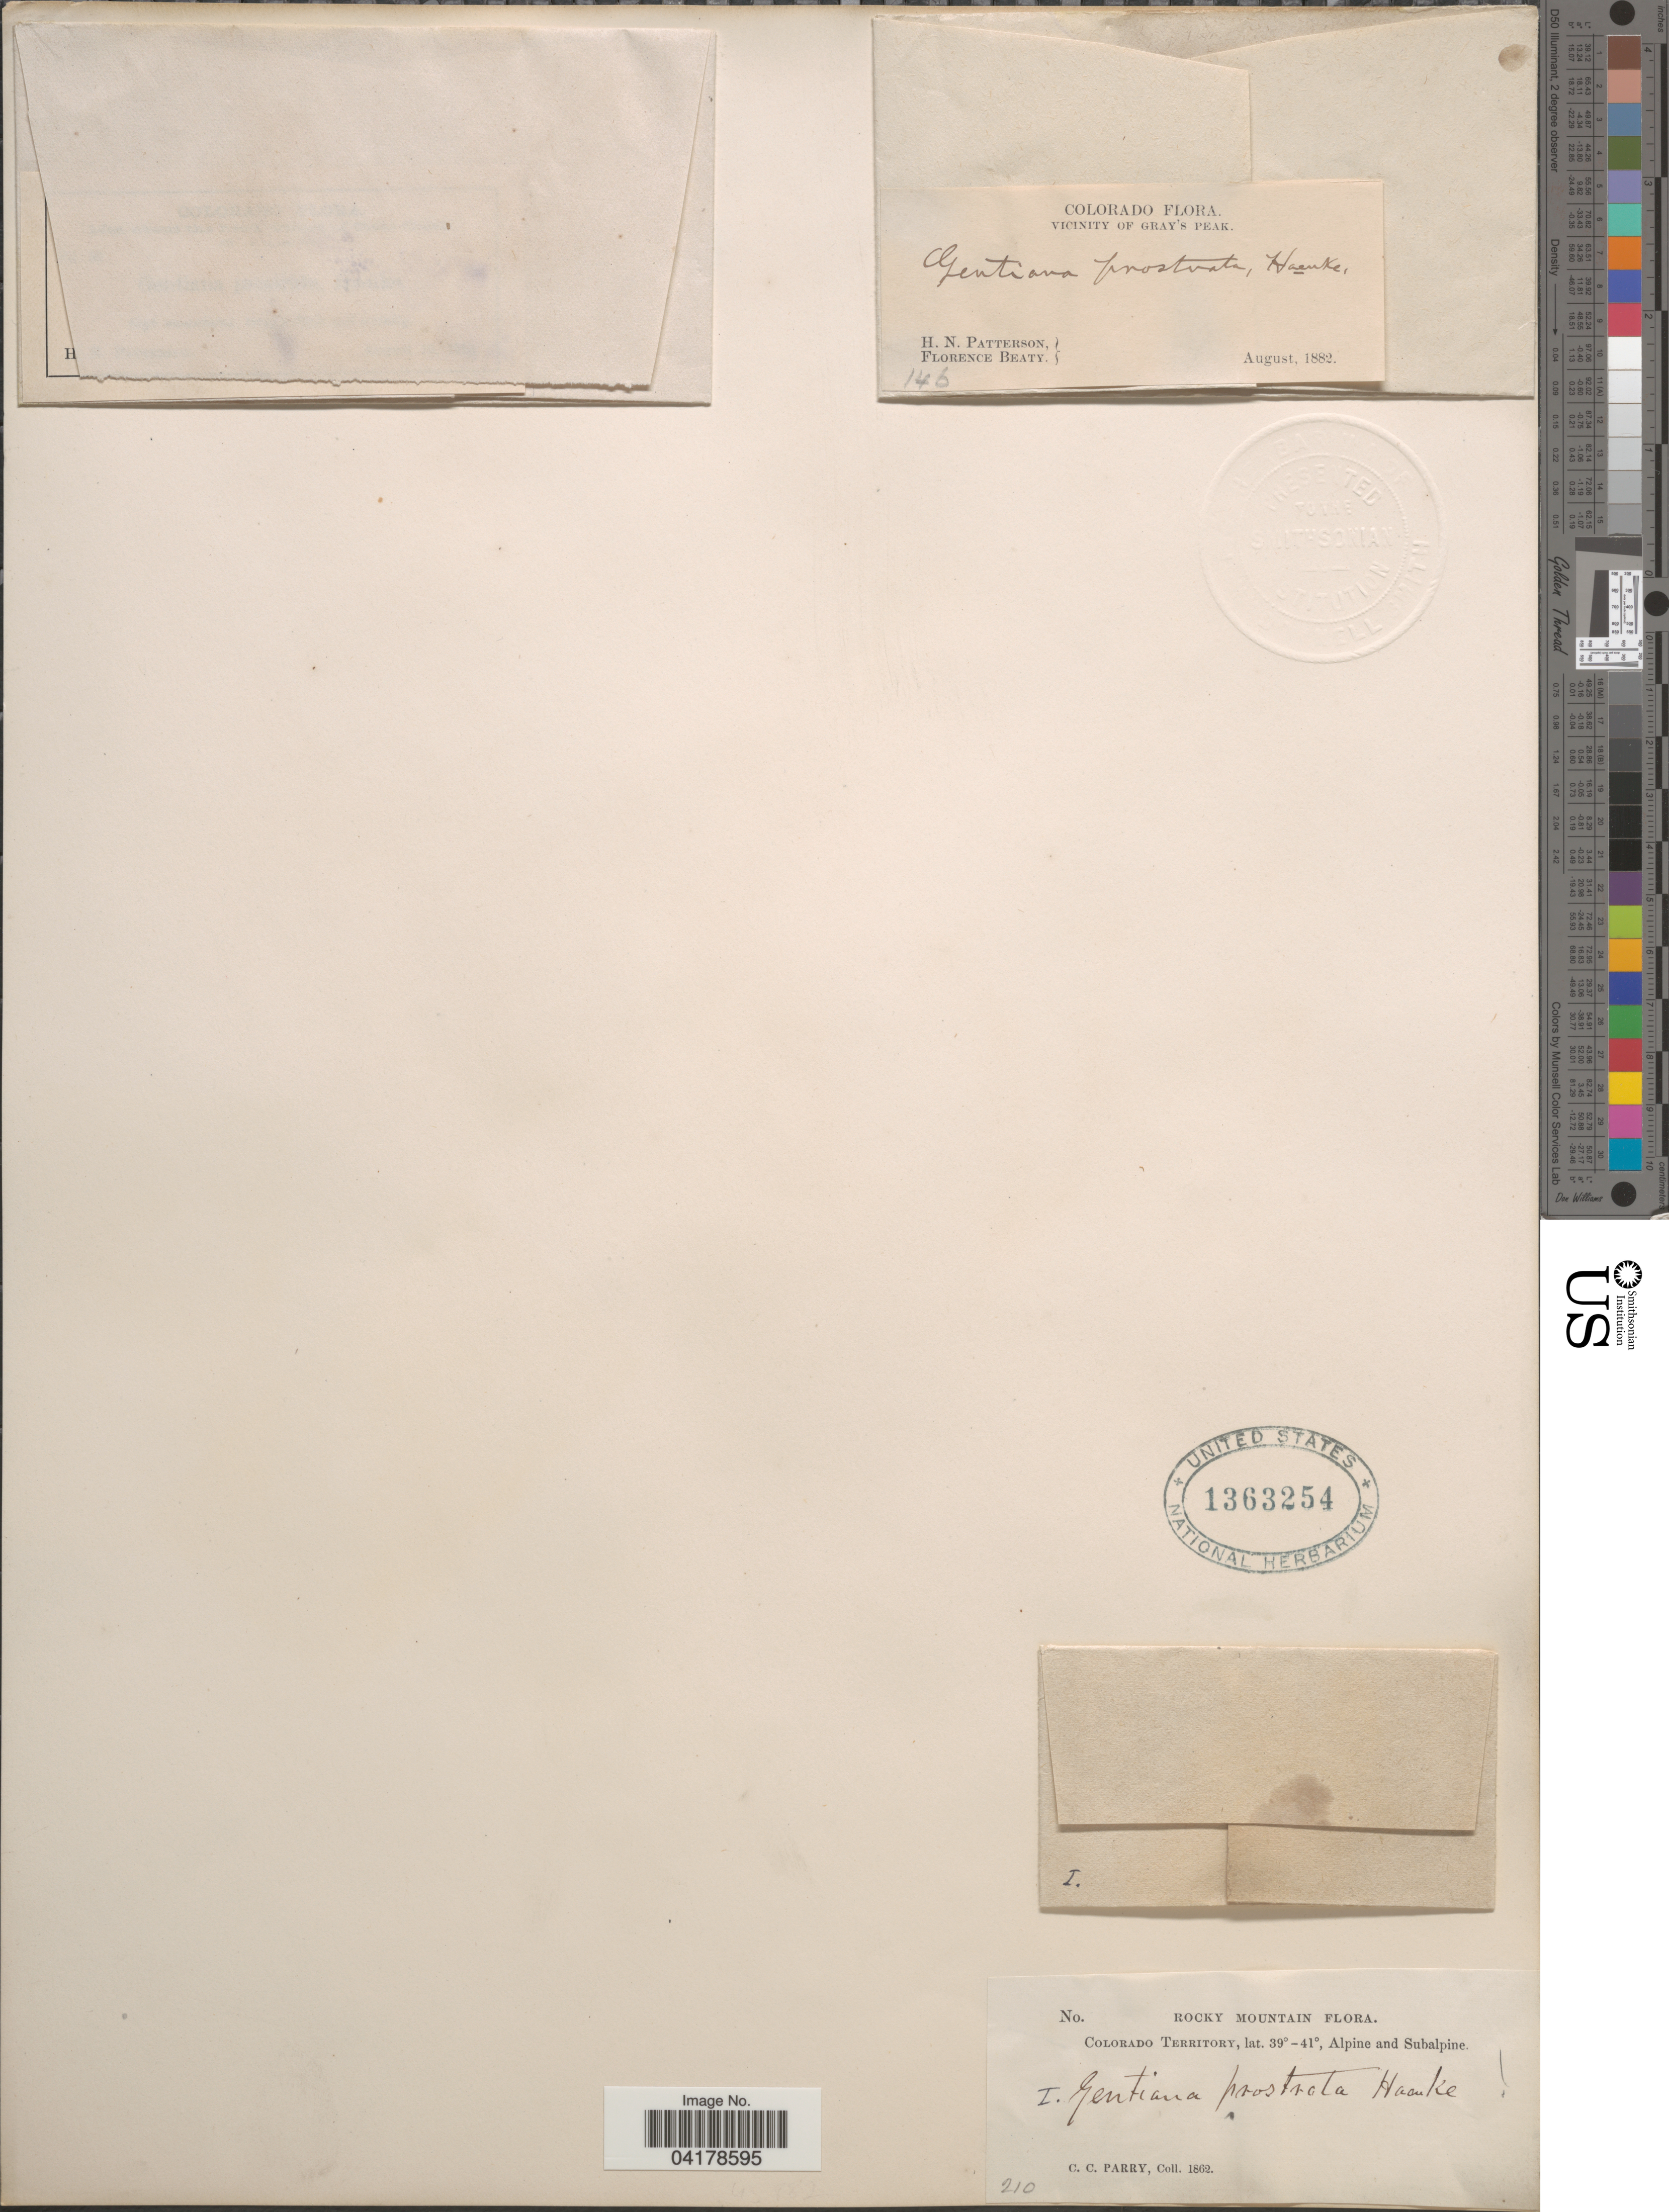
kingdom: Plantae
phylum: Tracheophyta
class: Magnoliopsida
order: Gentianales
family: Gentianaceae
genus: Gentiana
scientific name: Gentiana prostrata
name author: Haenke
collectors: C. C. Parry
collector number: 210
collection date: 1862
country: United States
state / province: Colorado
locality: Rocky Mountain. Colorado Territory, Alpine and Subalpine.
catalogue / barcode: US 1363254